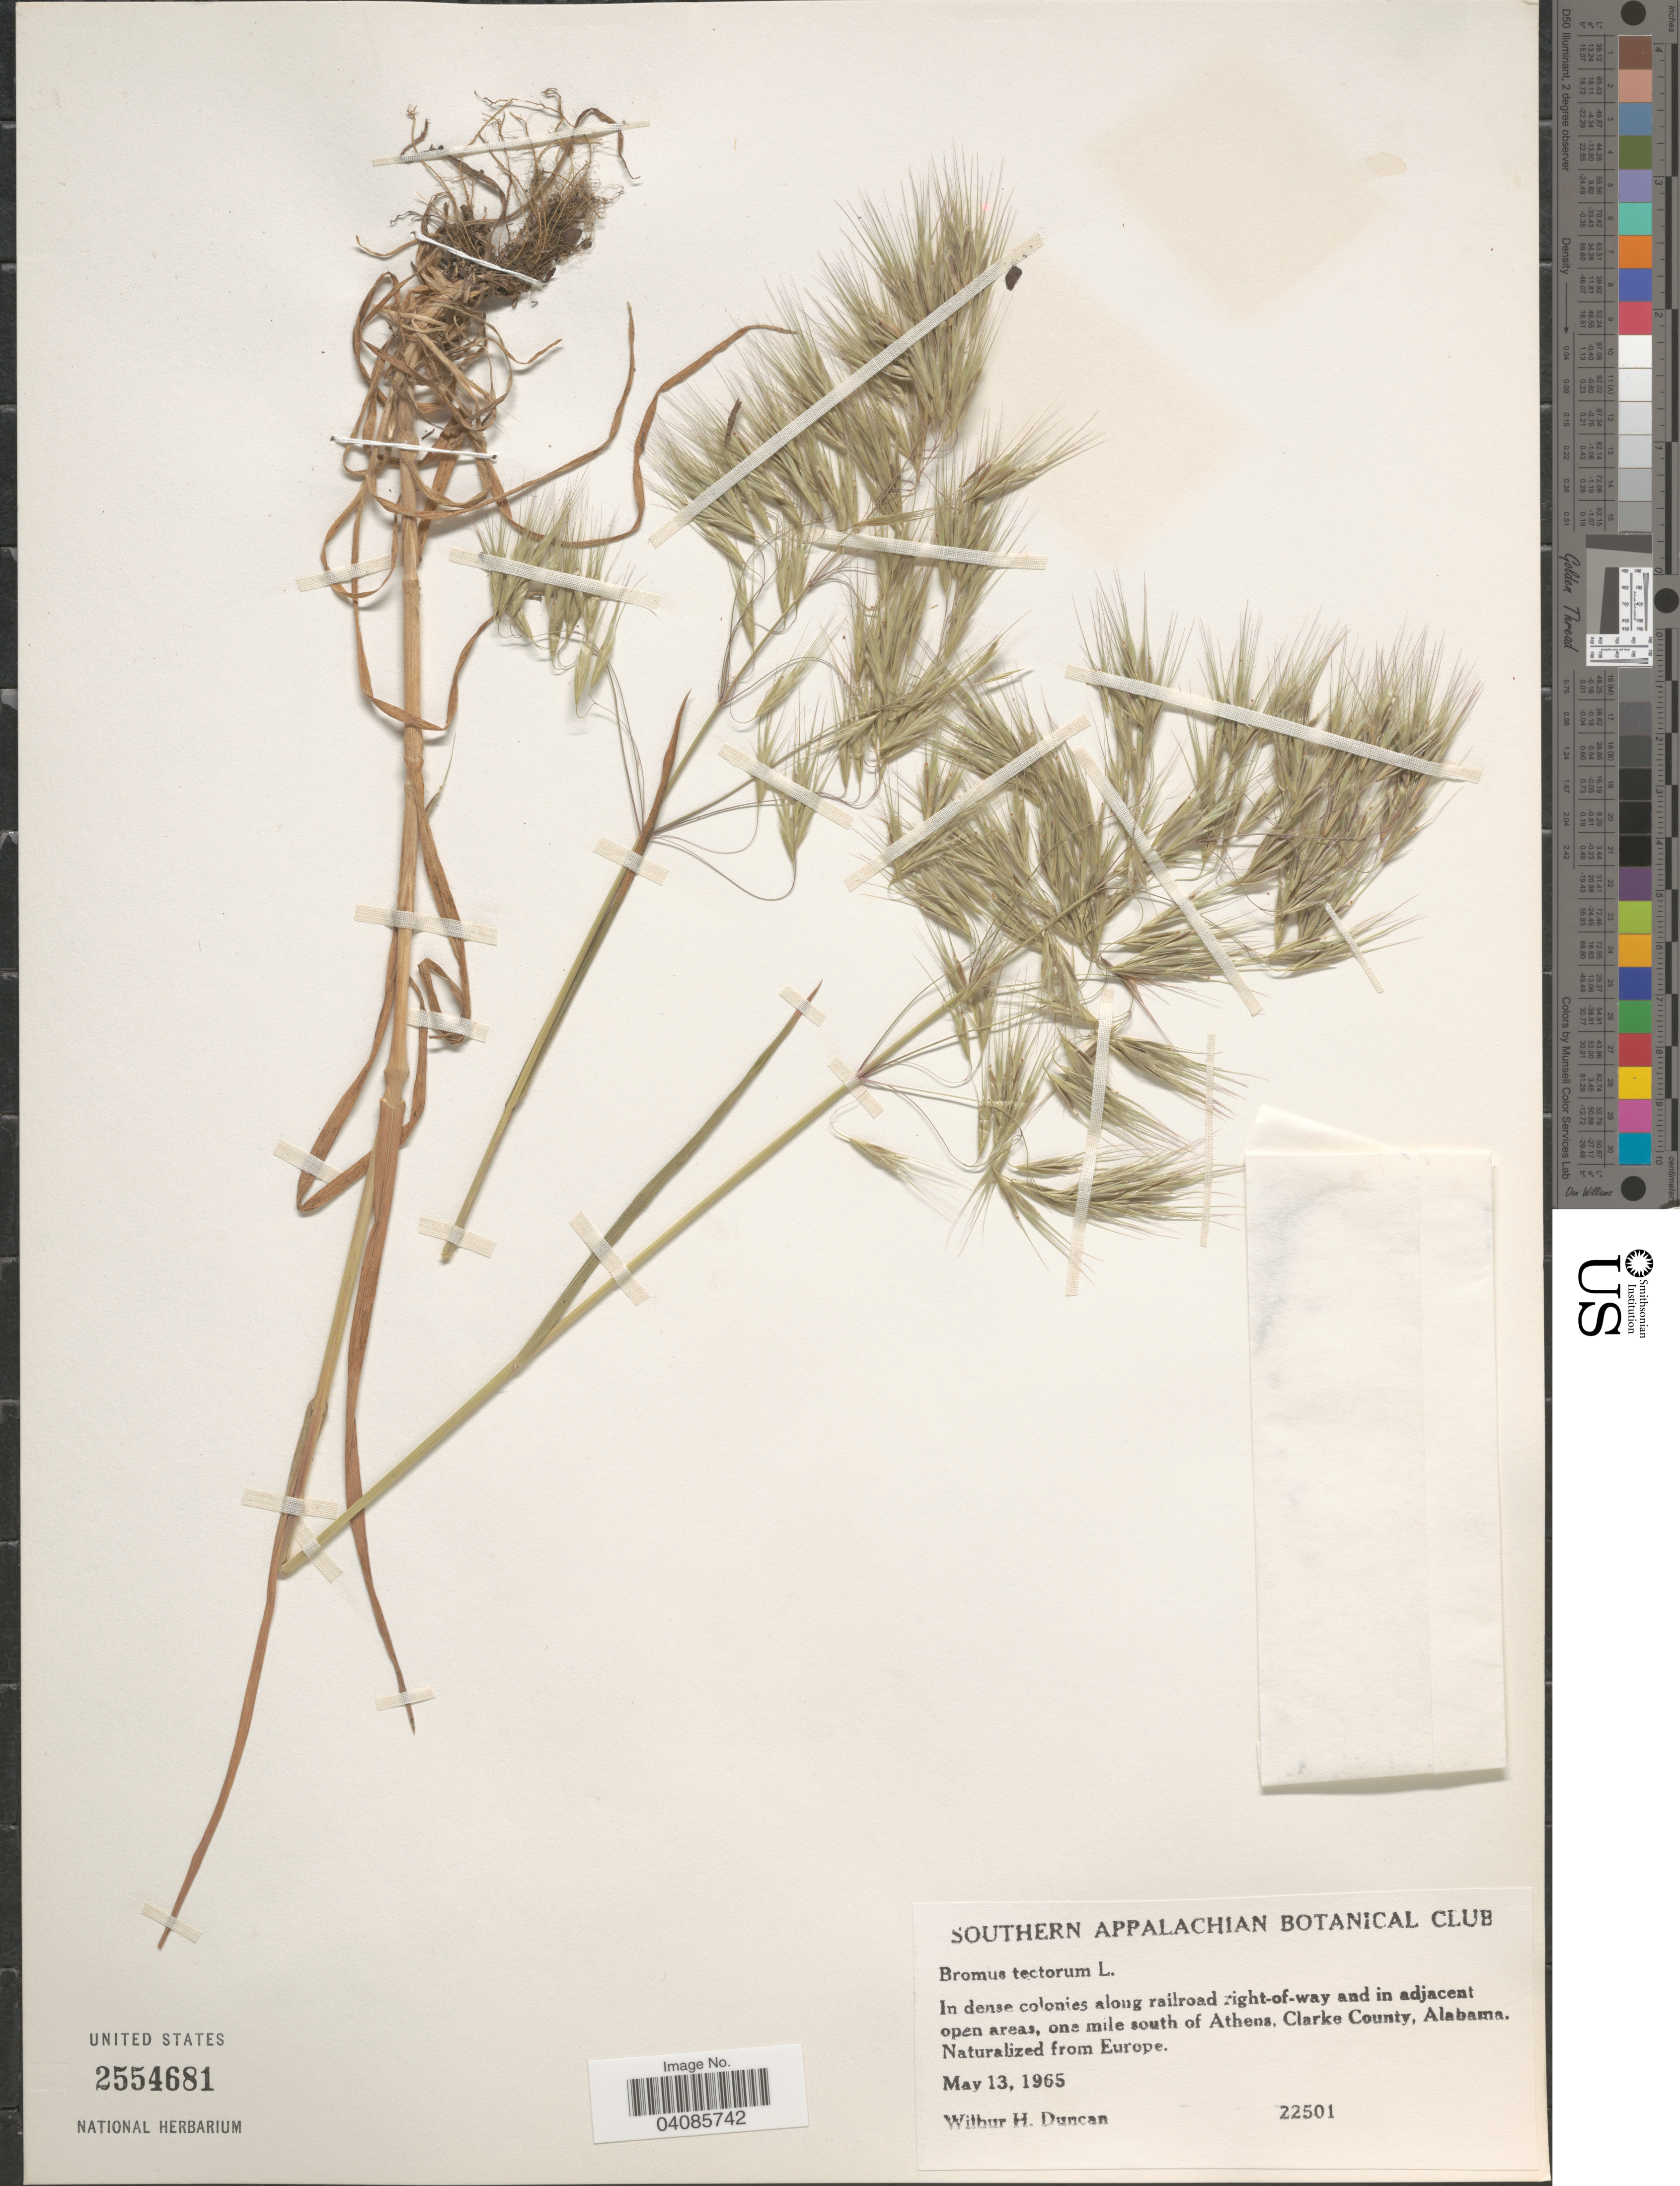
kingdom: Plantae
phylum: Tracheophyta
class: Liliopsida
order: Poales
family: Poaceae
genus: Bromus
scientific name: Bromus tectorum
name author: L.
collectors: W. H. Duncan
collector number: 22501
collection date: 1965-05-13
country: United States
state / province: Alabama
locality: In dense colonies along railroad right-of-way and in adjacent open areas, one mile south of Athens, Clarke County.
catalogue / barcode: US 2554681